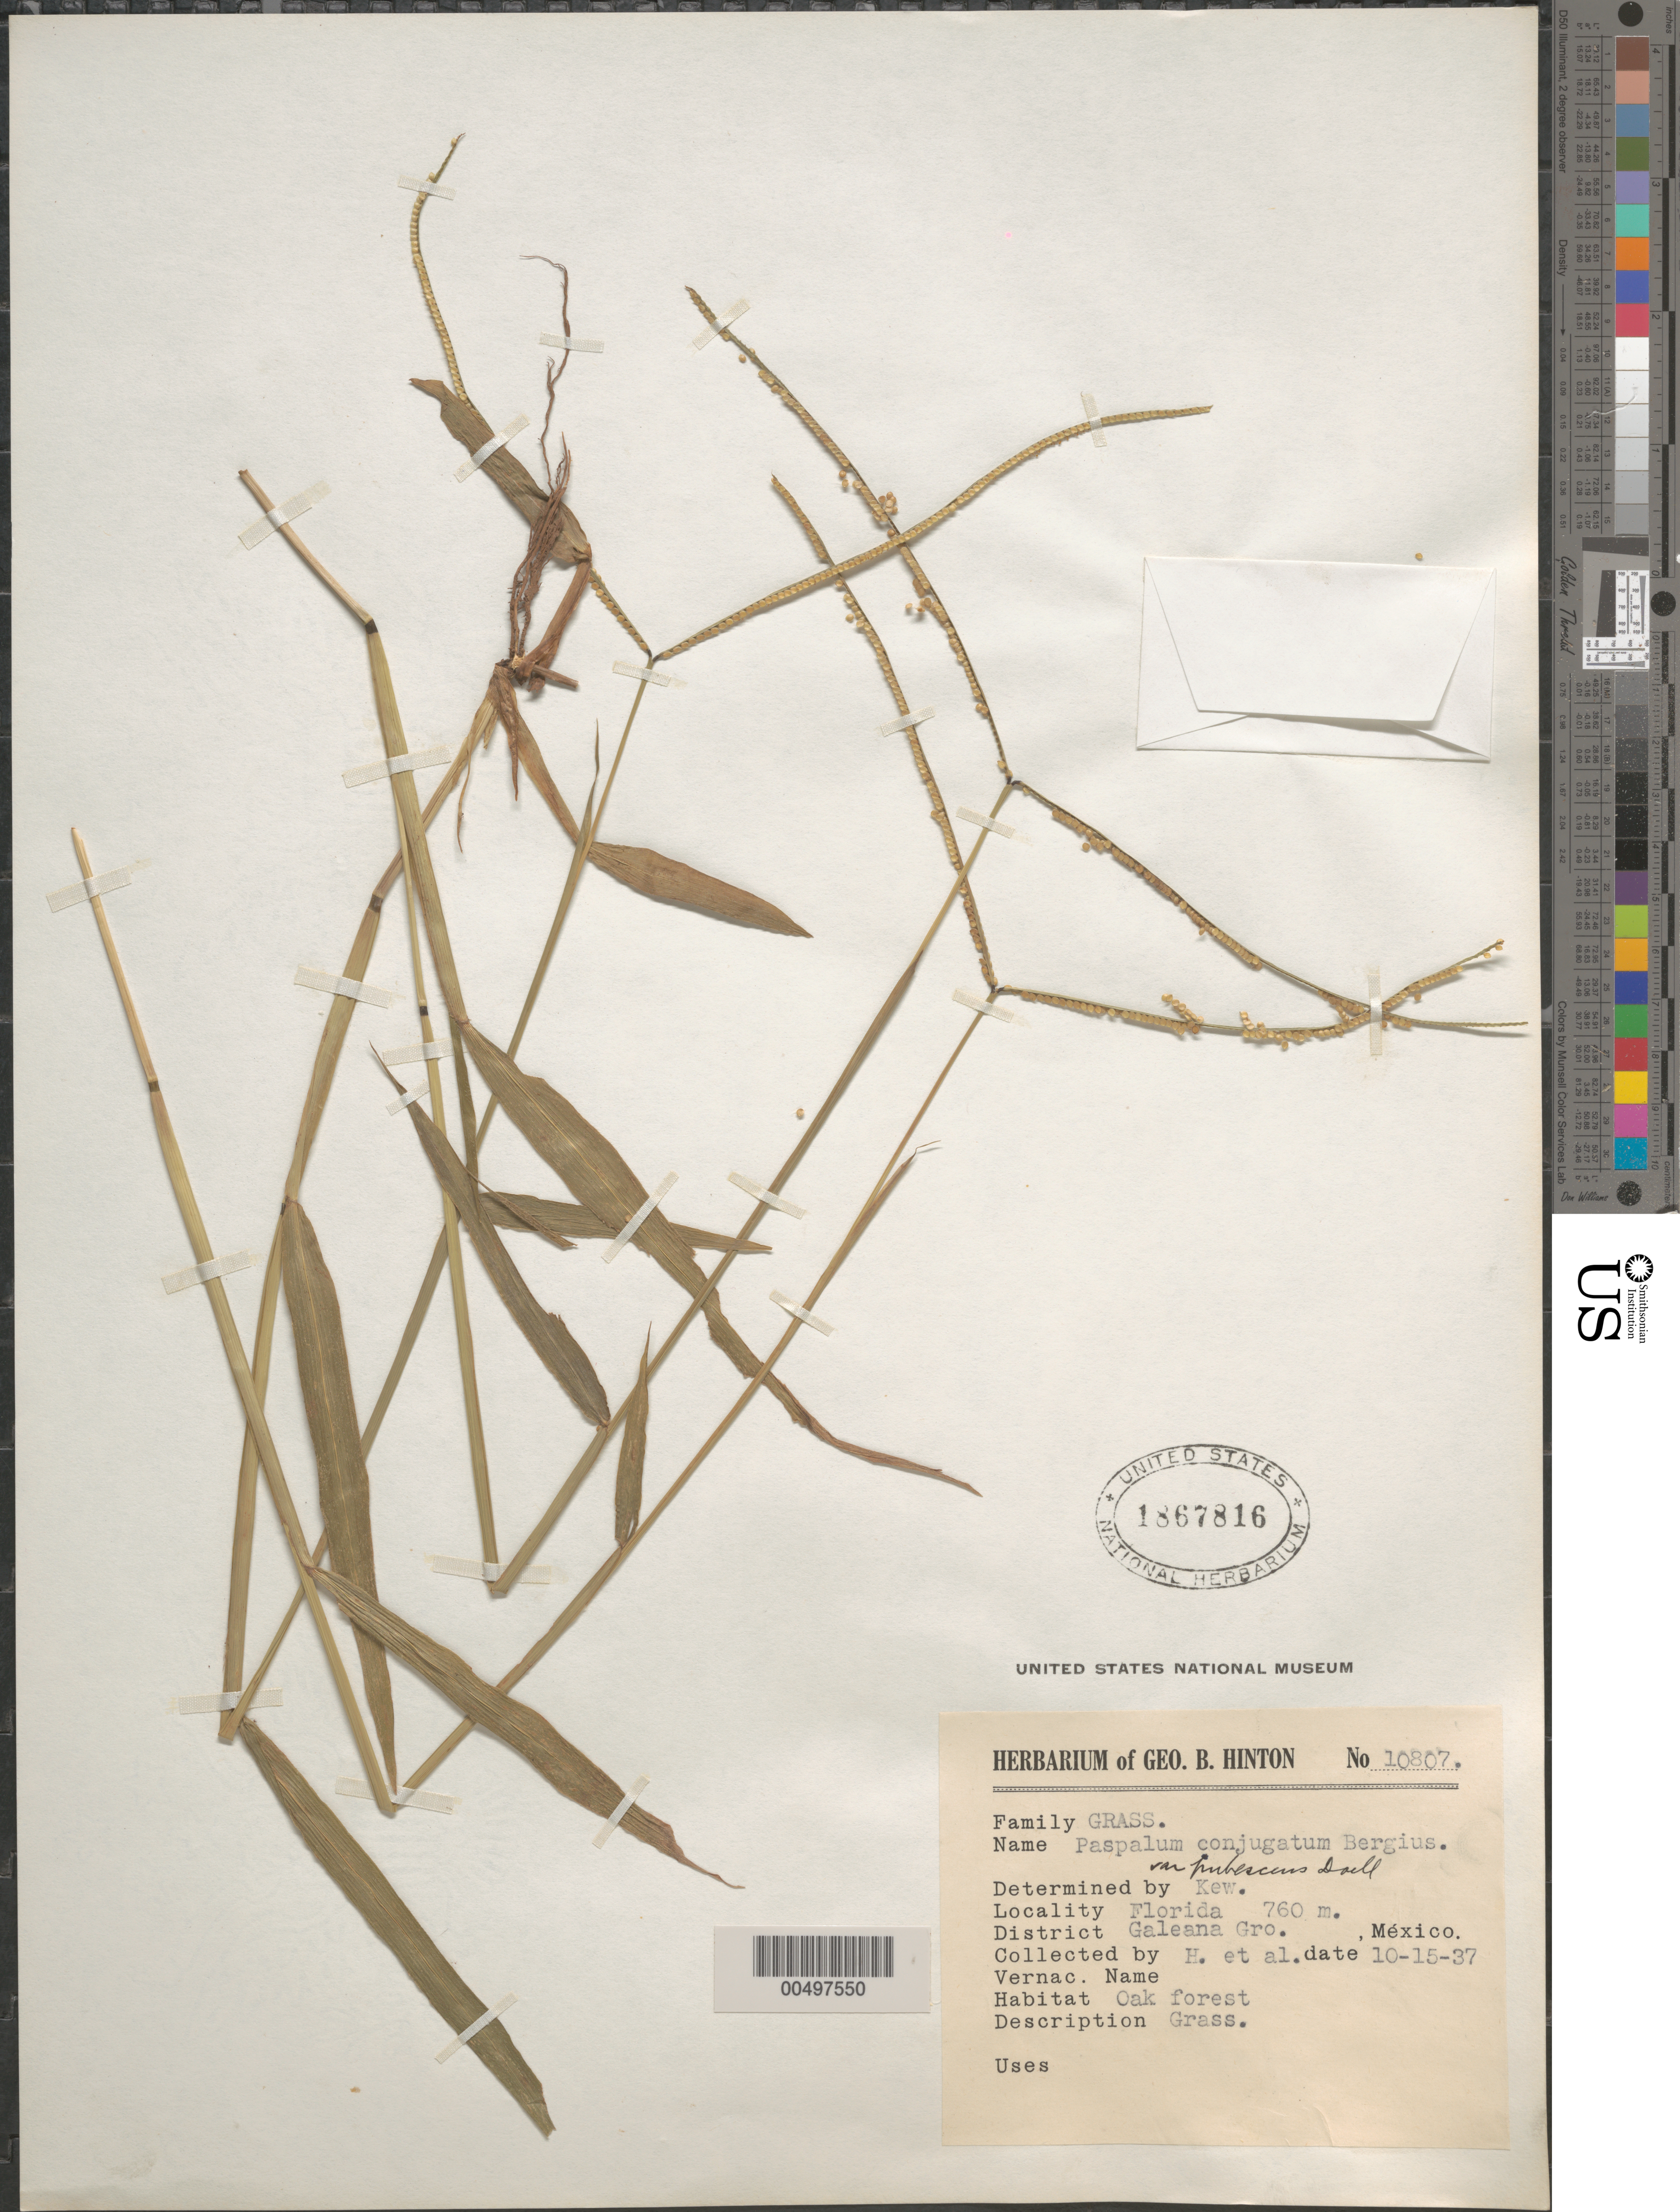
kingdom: Plantae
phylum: Tracheophyta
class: Liliopsida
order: Poales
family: Poaceae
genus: Paspalum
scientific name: Paspalum conjugatum var. pubescens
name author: Döll in Mart.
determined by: Kew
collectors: G. B. Hinton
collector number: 10807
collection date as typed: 15 Oct 1937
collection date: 1937-10-15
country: Mexico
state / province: Guerrero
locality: Florida, Galeana Dist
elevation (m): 760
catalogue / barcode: US 1867816